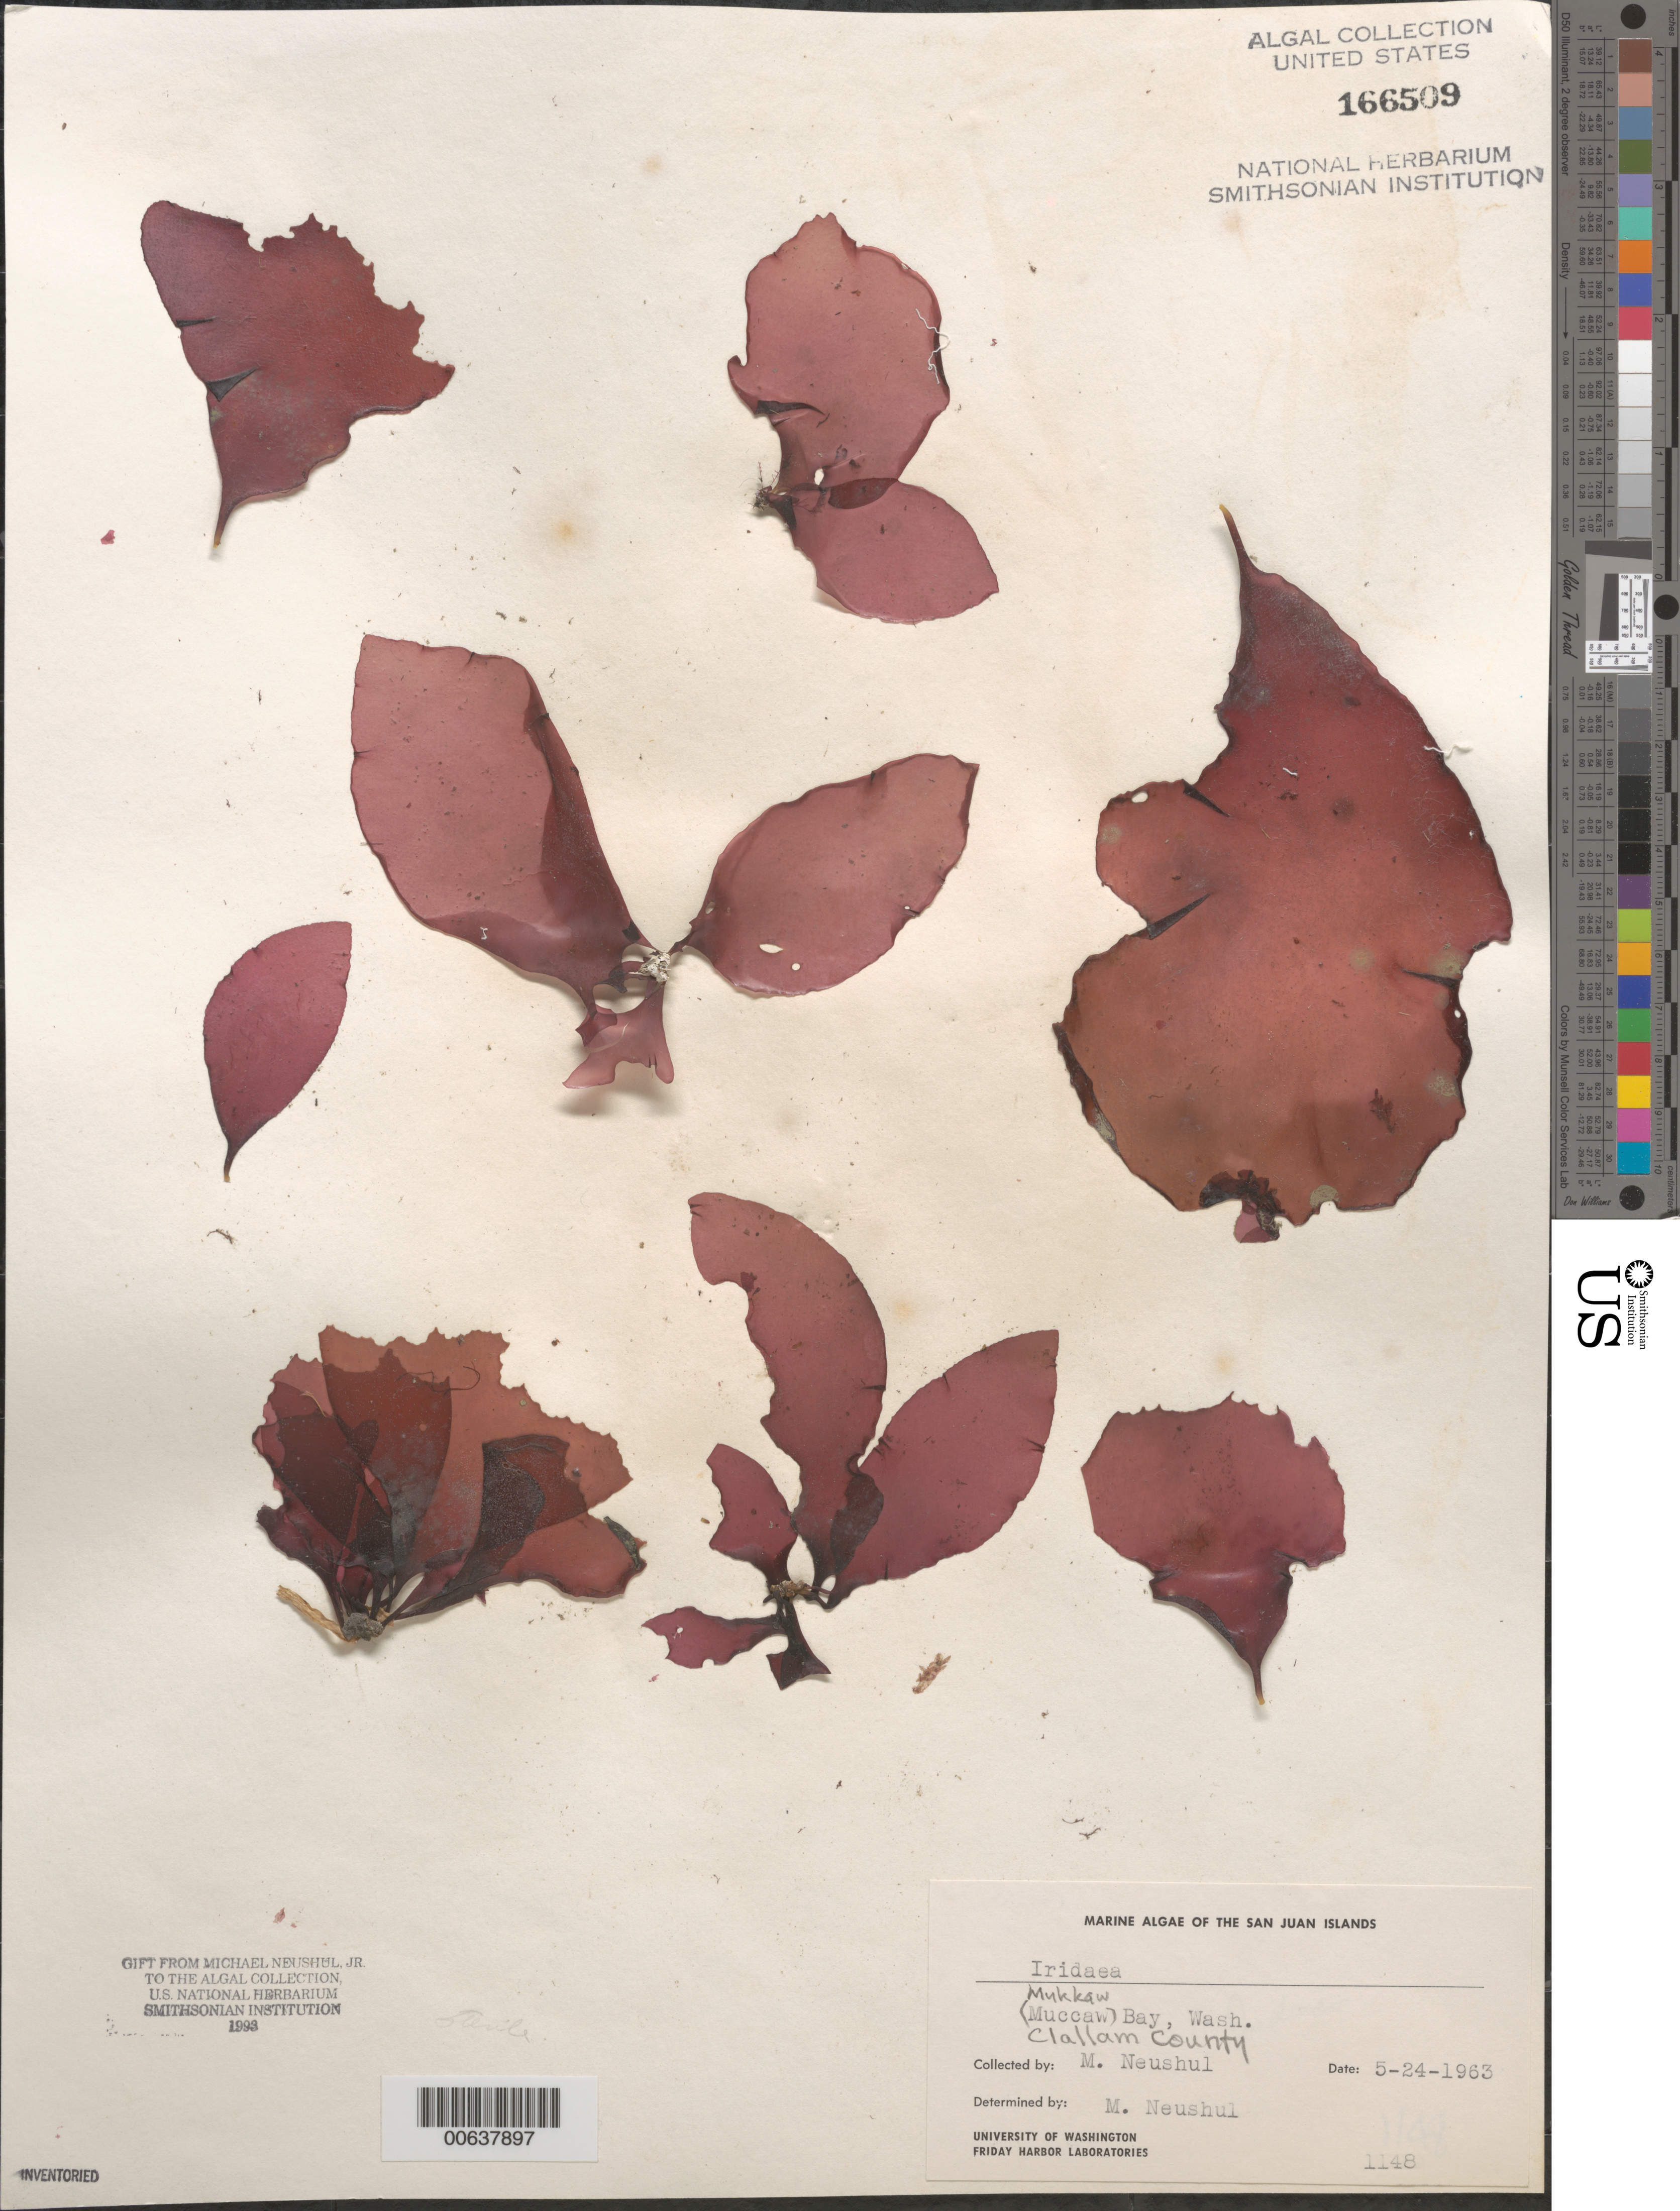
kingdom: Plantae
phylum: Rhodophyta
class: Florideophyceae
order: Gigartinales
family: Gigartinaceae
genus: Iridaea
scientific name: Iridaea sp.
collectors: M. Neushul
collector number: Neushul 1148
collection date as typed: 24 May 1963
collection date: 1963-05-24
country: United States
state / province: Washington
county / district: Clallam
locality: Mukkaw Bay (Muccaw Bay)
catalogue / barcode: US 166509